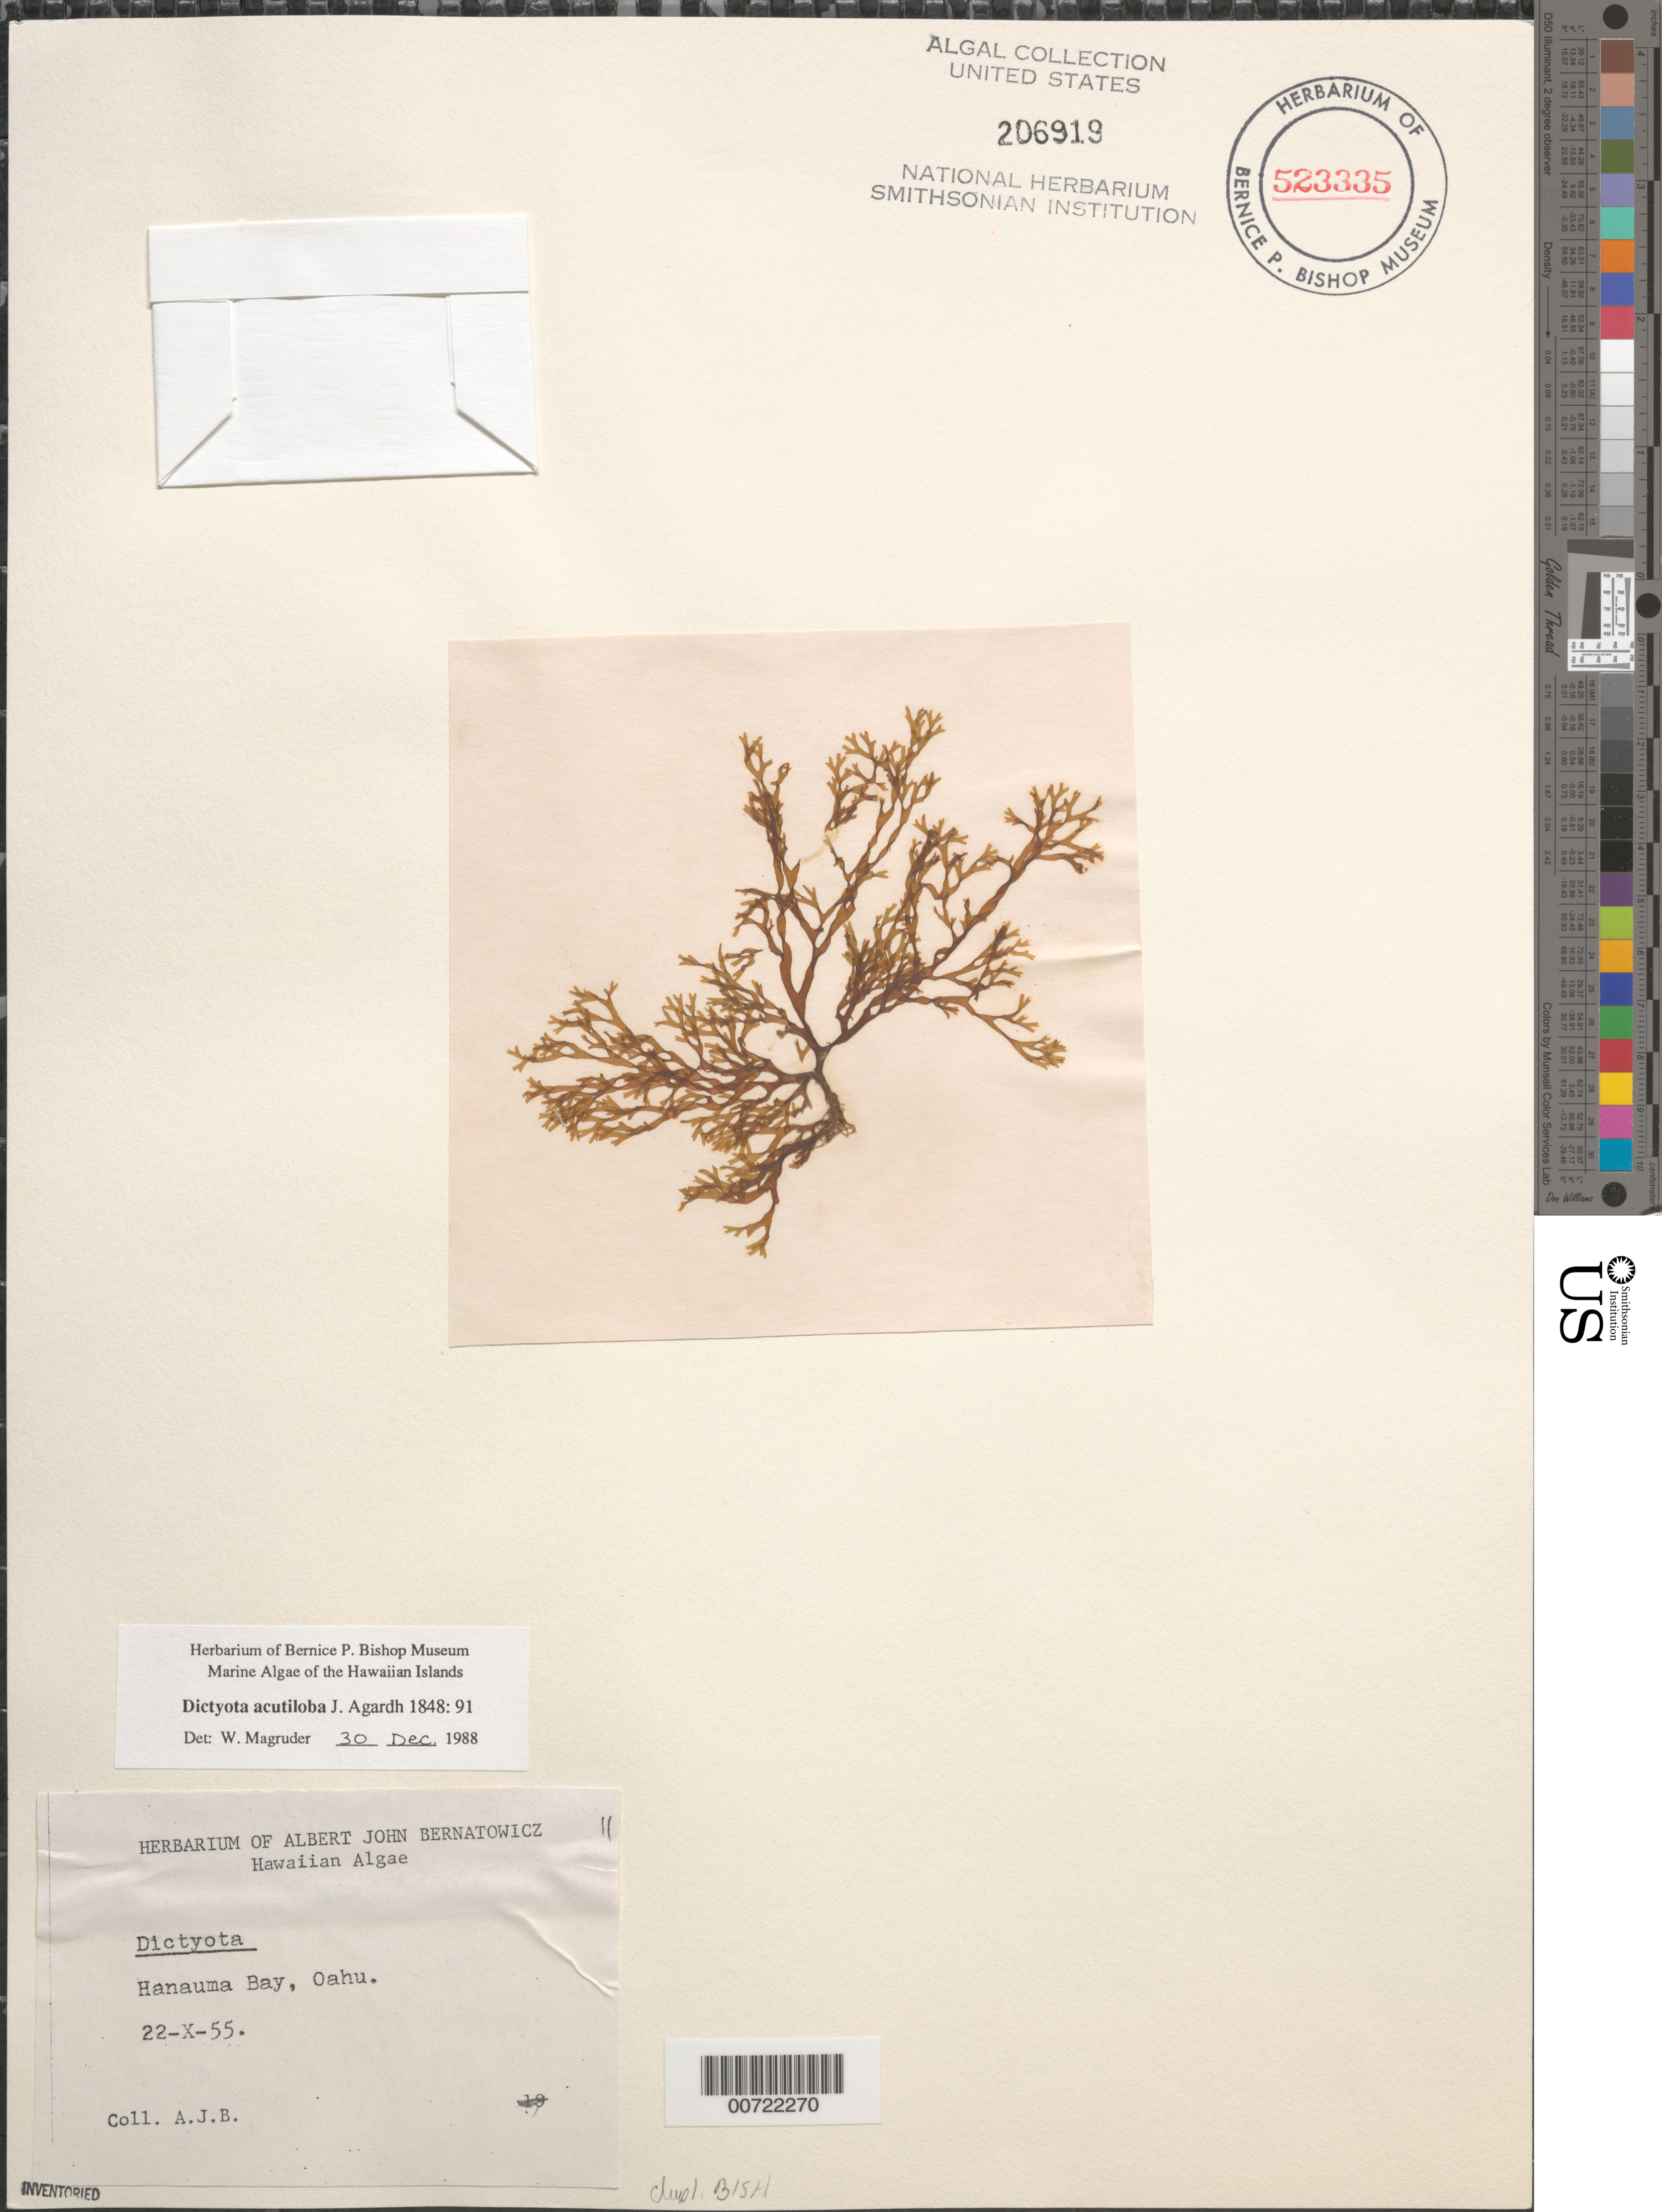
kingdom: Chromista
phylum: Ochrophyta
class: Phaeophyceae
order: Dictyotales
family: Dictyotaceae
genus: Dictyota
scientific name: Dictyota acutiloba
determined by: Magruder, W. H.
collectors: A. Bernatowicz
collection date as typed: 22 Oct 1955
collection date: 1955-10-22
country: United States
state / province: Hawaii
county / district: Honolulu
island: Oahu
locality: Hanauma Bay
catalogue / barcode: US 206919